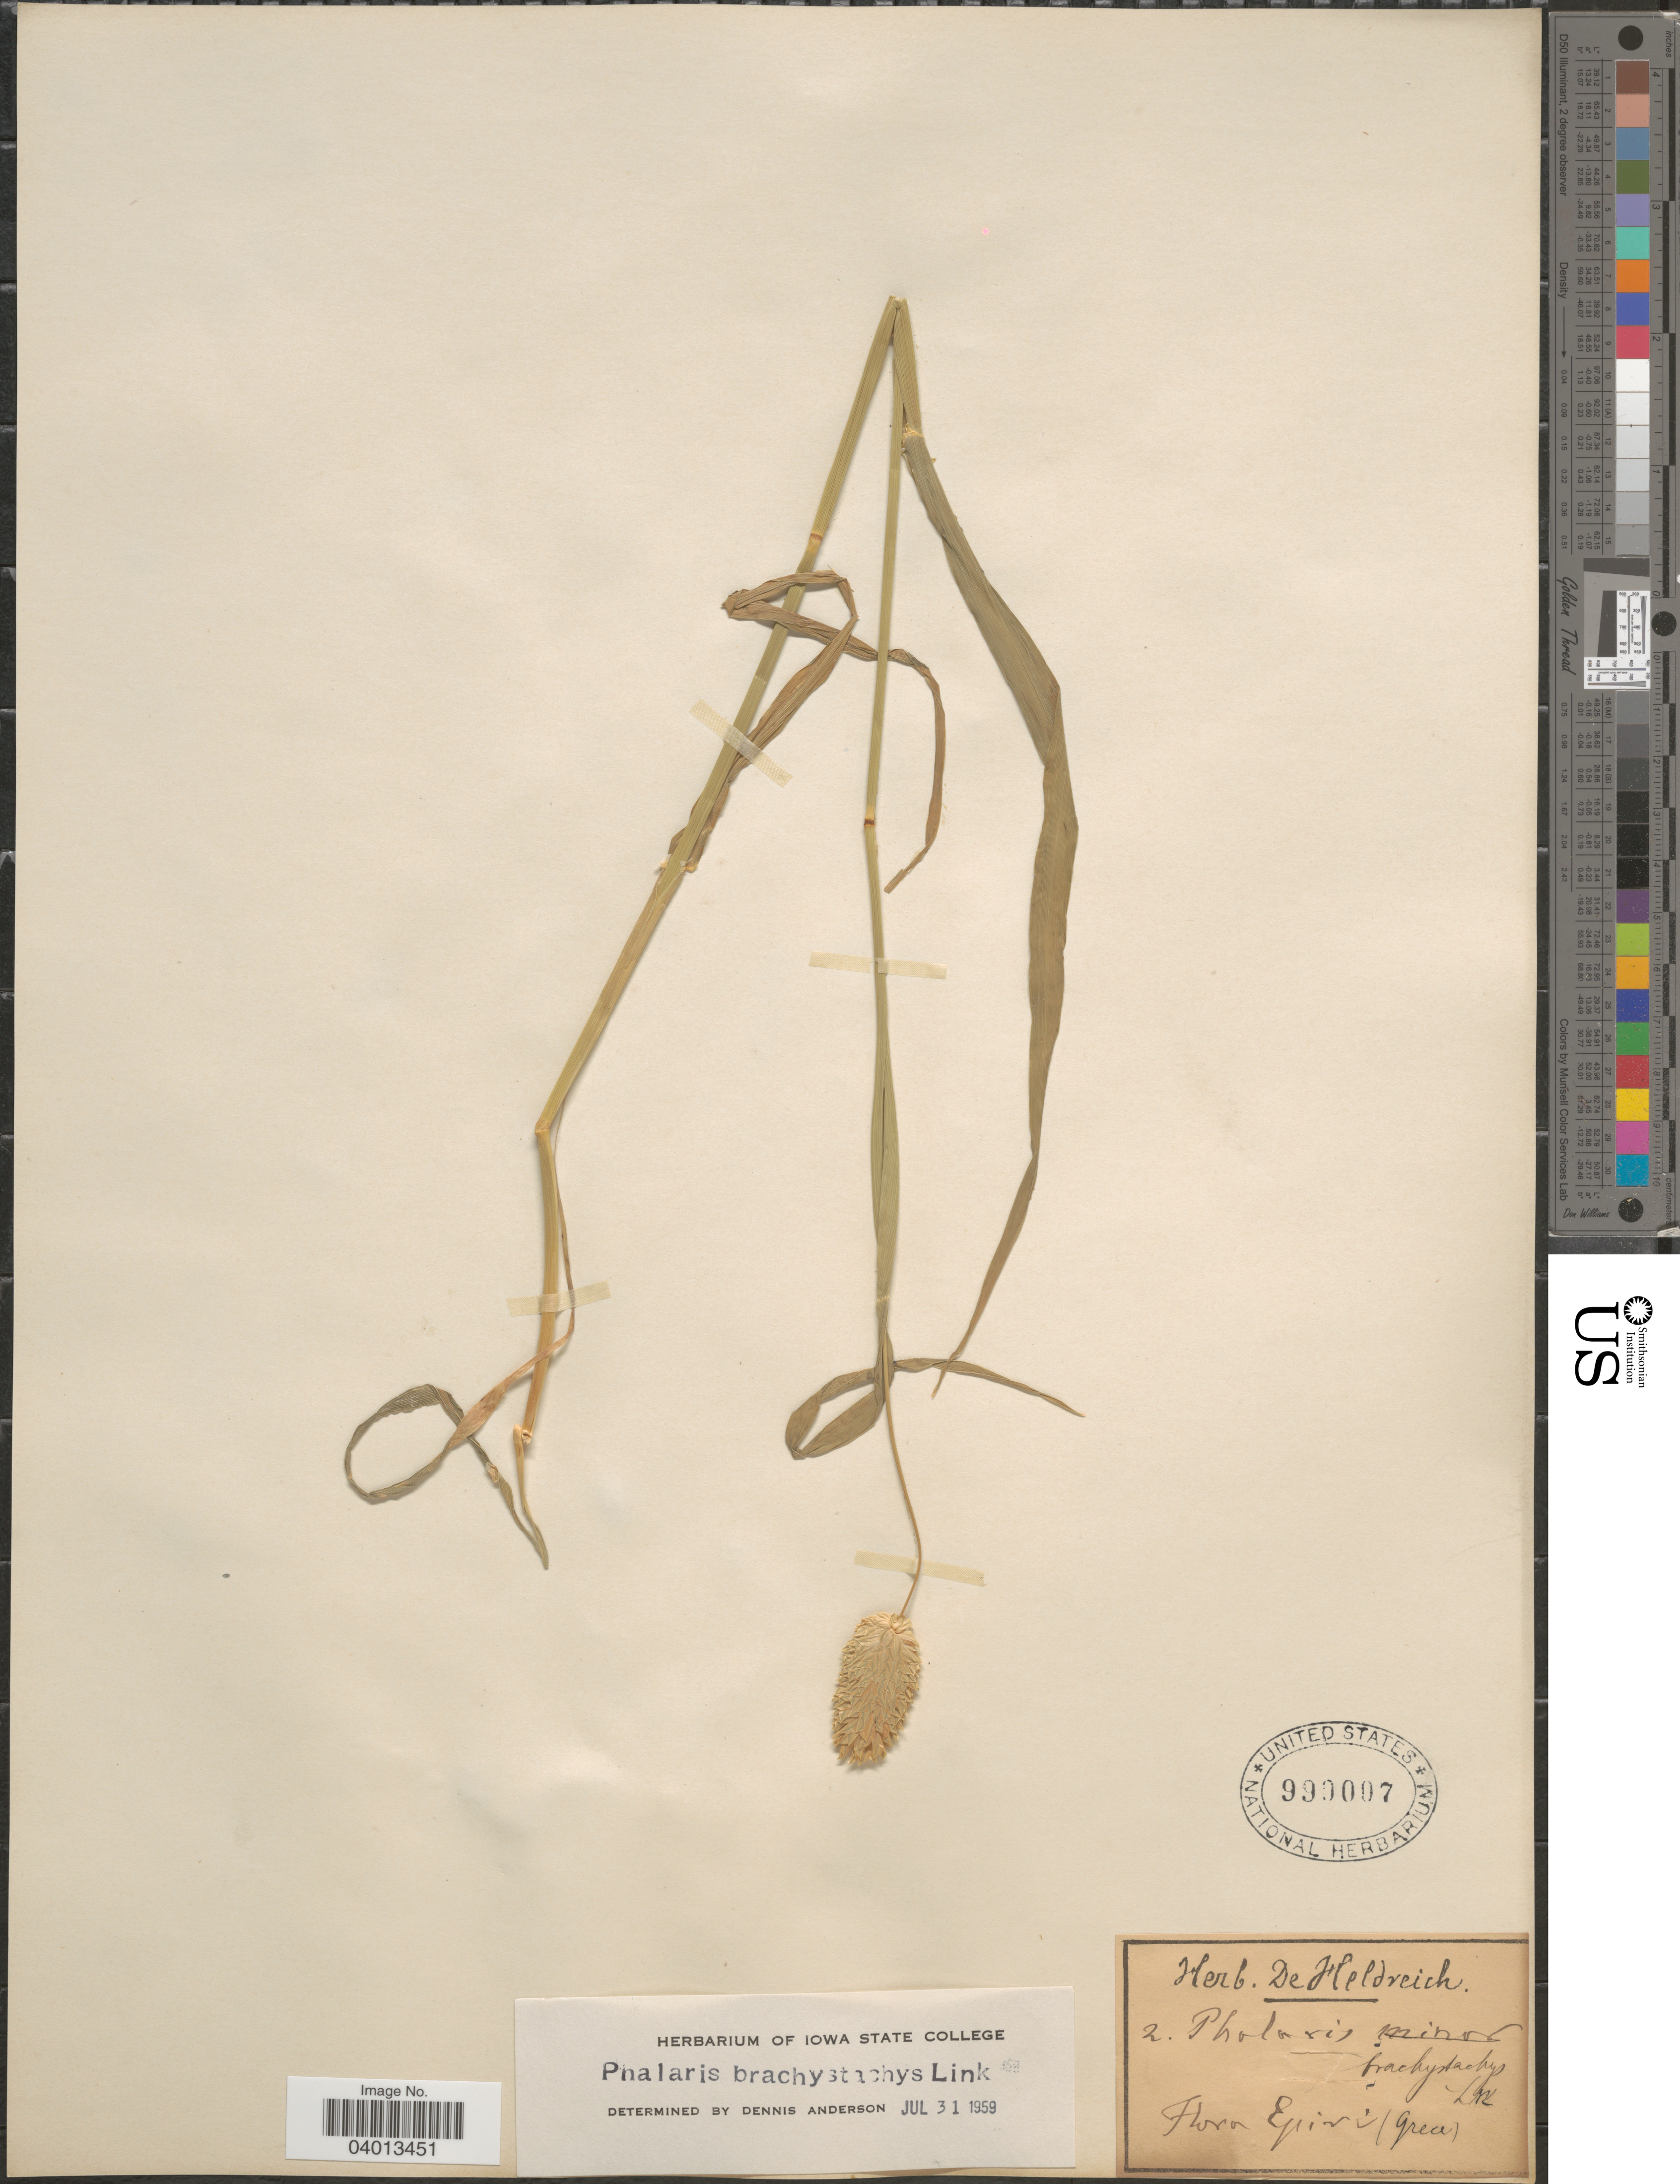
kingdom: Plantae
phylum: Tracheophyta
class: Liliopsida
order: Poales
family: Poaceae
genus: Phalaris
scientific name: Phalaris brachystachys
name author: Link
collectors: ex herb. De Heldreich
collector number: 2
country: Greece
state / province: Epirua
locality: Epiri (Grea).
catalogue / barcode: US 990007